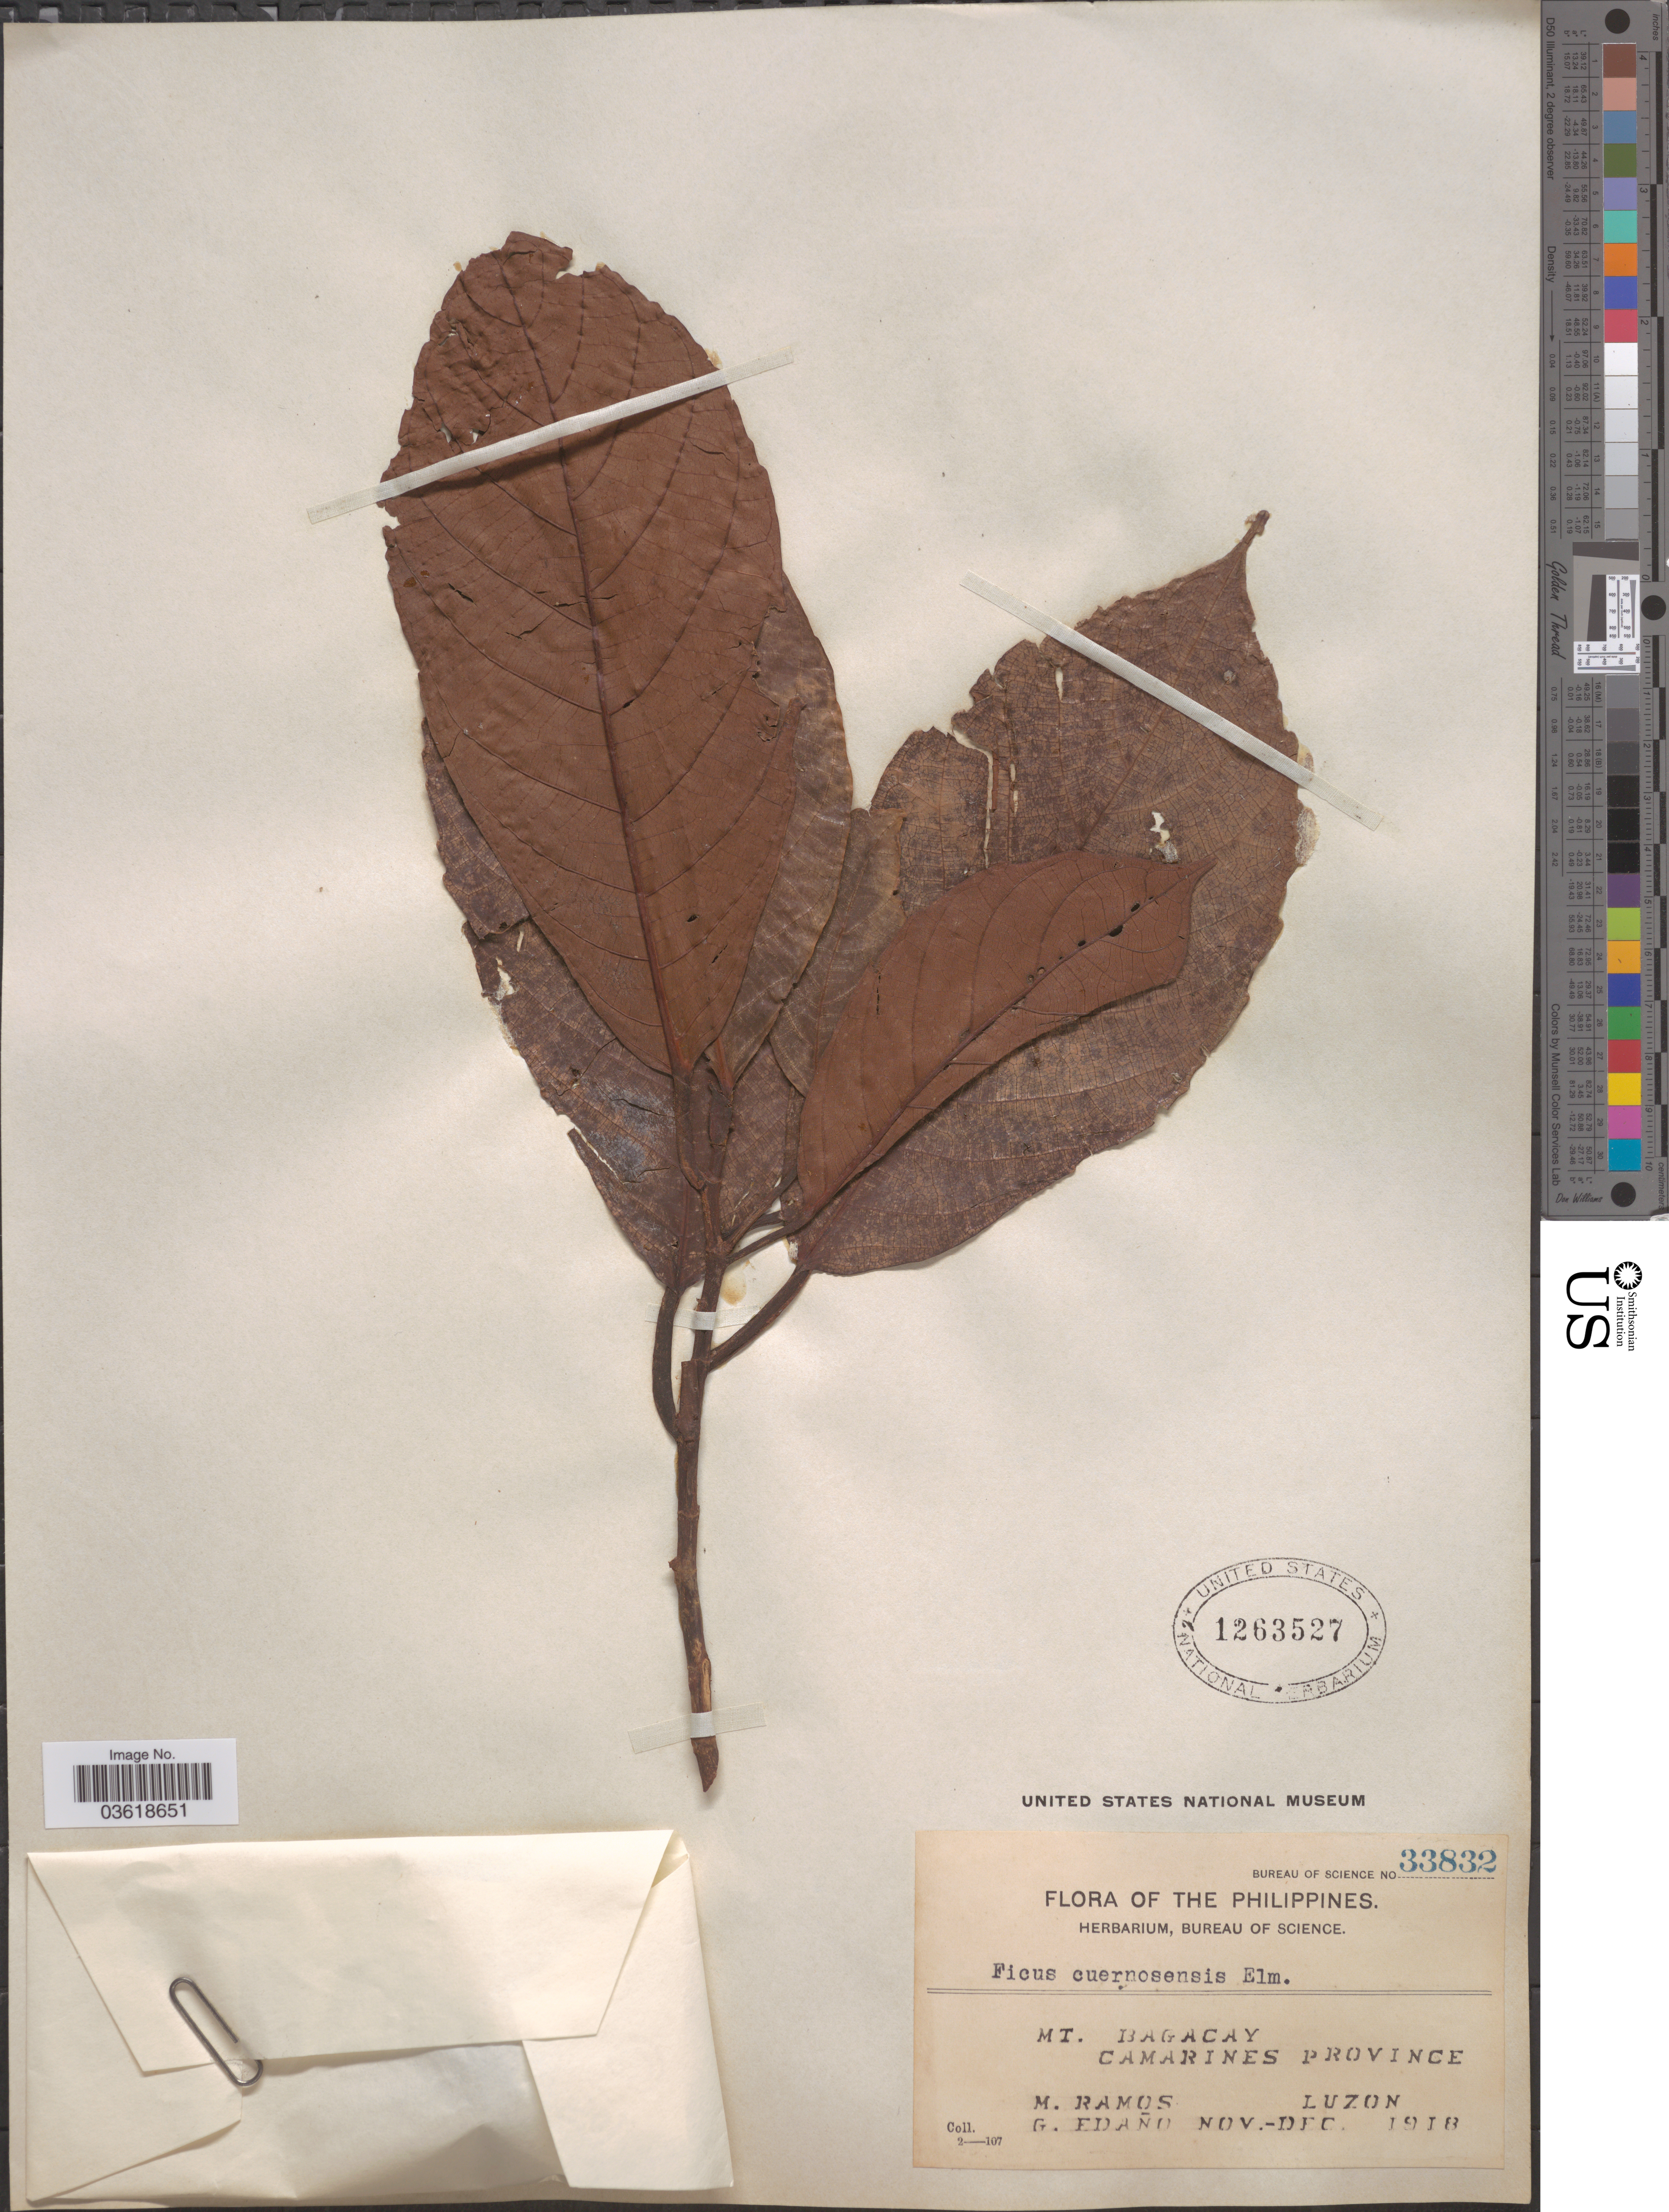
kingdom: Plantae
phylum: Tracheophyta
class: Magnoliopsida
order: Rosales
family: Moraceae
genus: Ficus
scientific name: Ficus cuernosensis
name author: Elmer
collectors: M. Ramos & G. Edaño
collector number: Bureau of Science 33832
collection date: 1918-11/1918-12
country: Philippines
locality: Mt. Bagacay. Camarines Province. Luzon.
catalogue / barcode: US 1263527